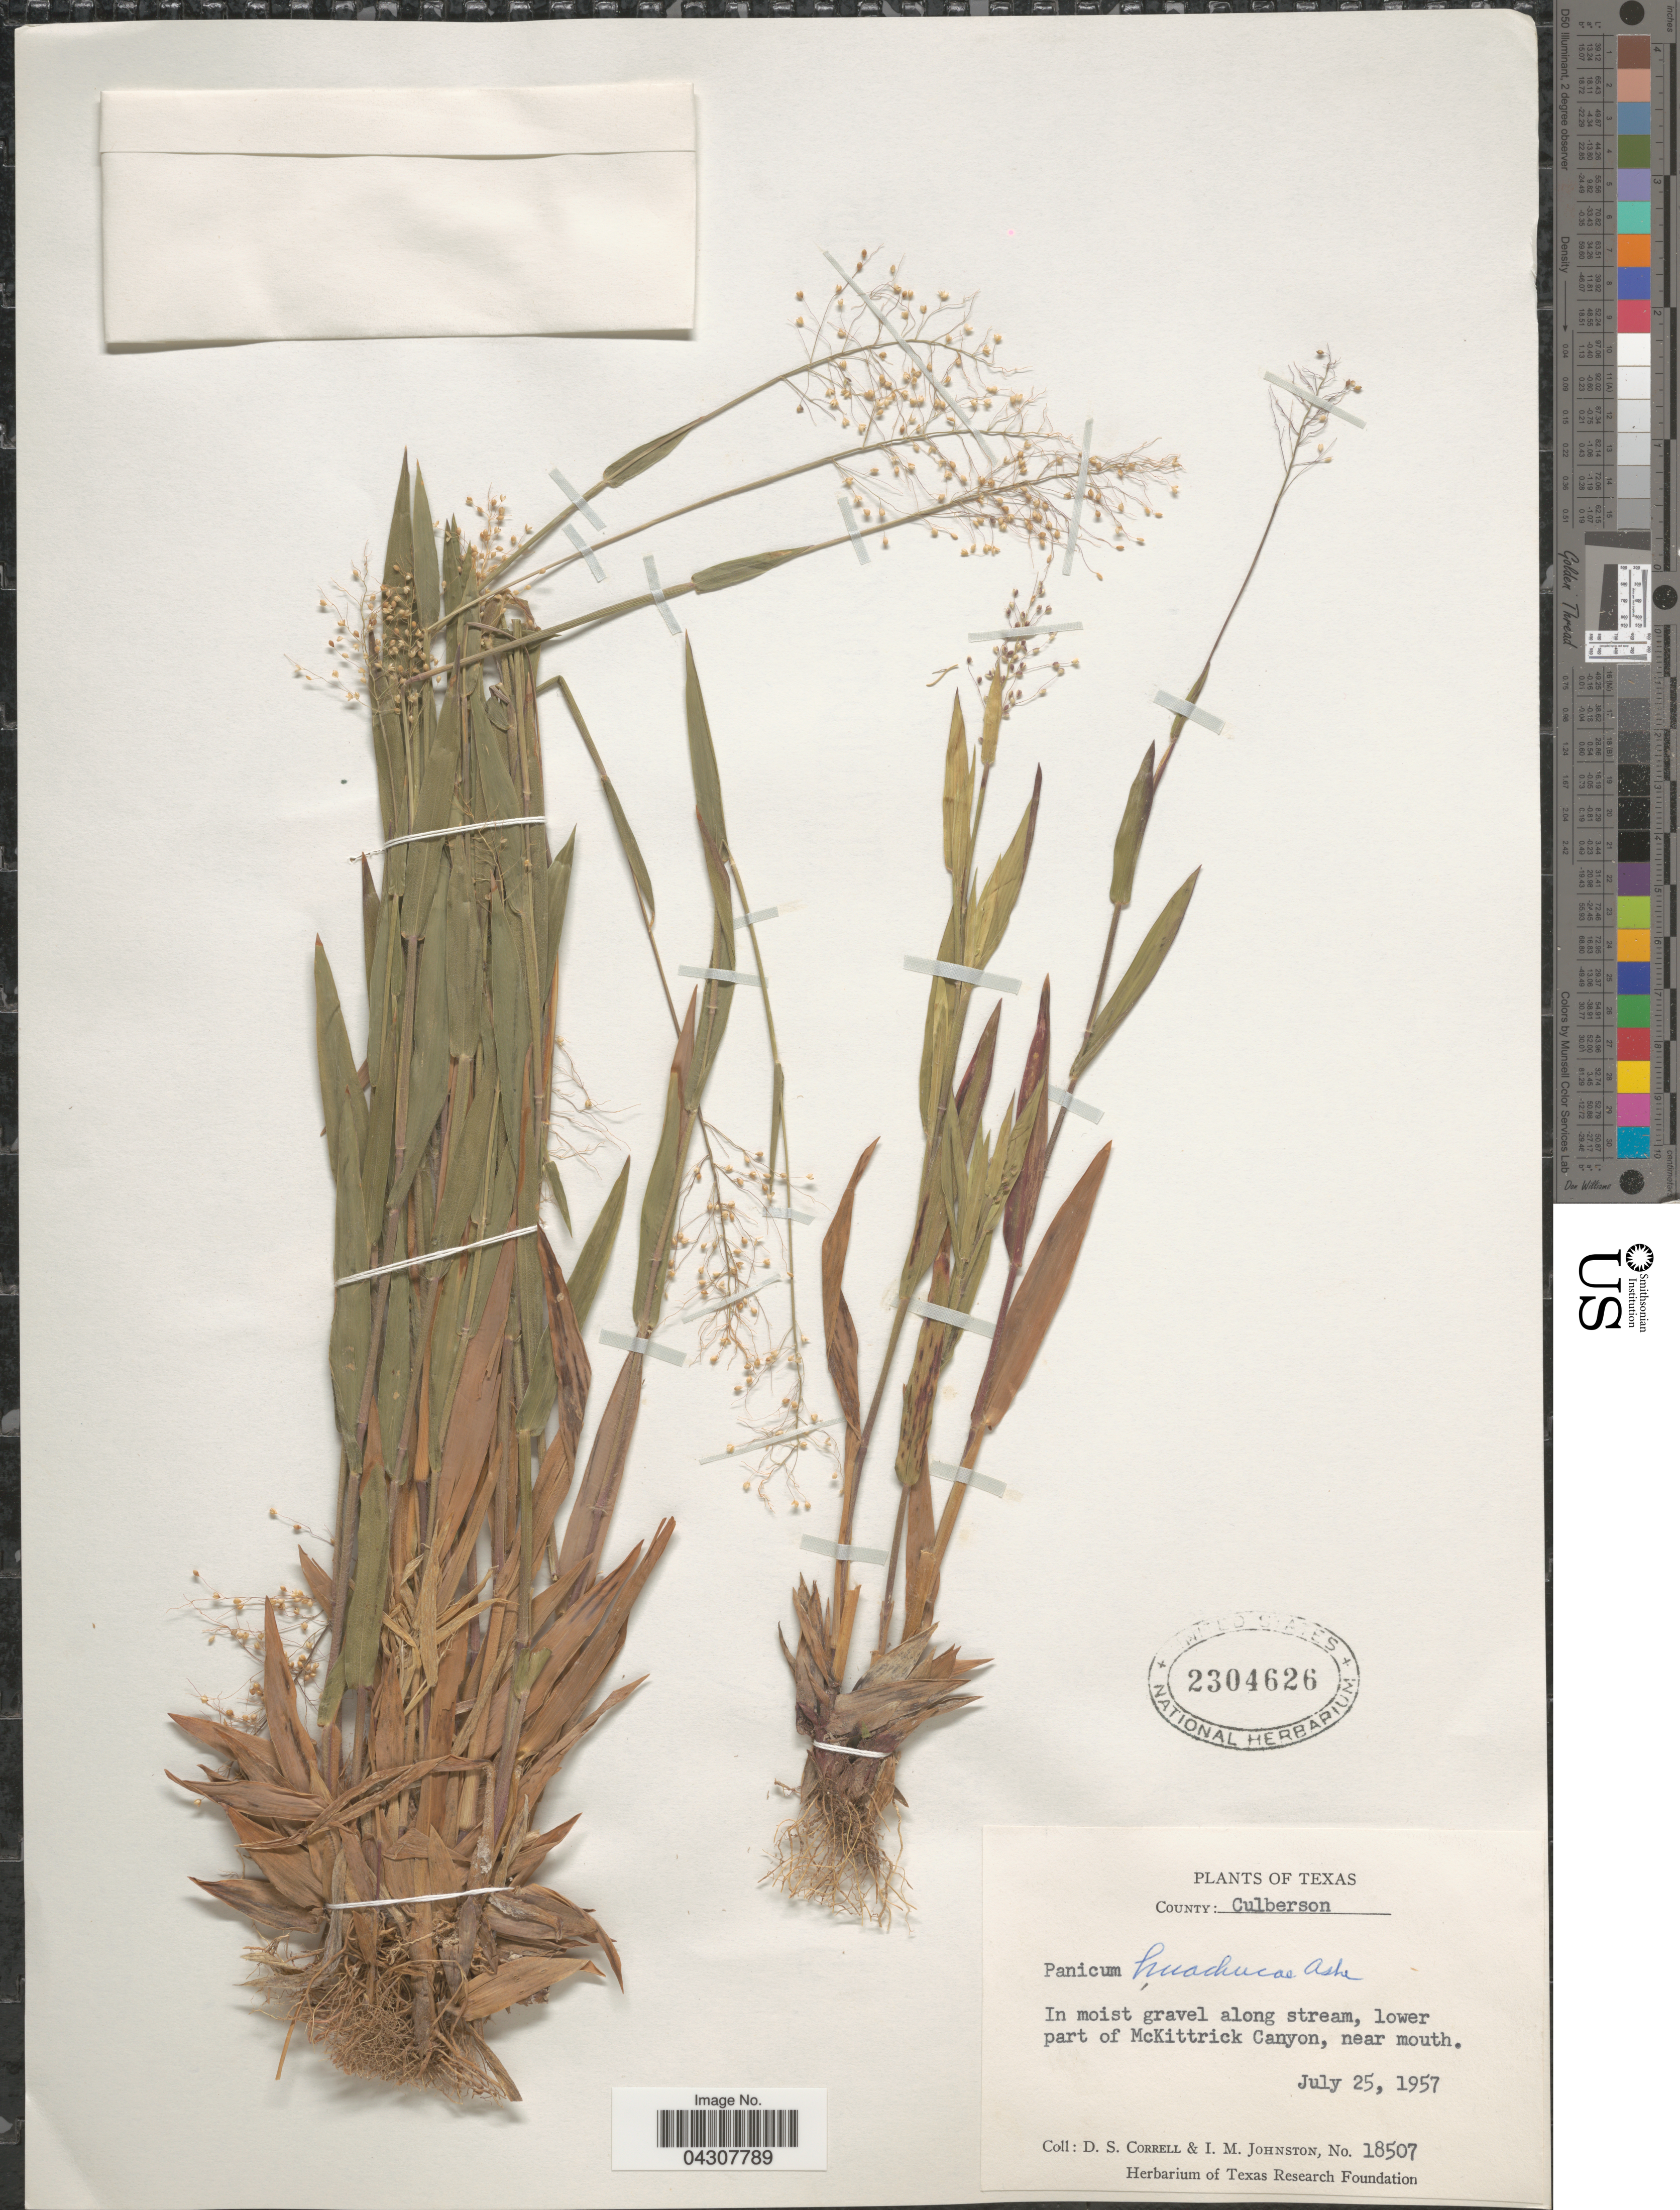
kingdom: Plantae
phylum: Tracheophyta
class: Liliopsida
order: Poales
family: Poaceae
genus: Dichanthelium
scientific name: Dichanthelium acuminatum var. acuminatum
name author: (Sw.) Gould & C.A. Clark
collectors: D. S. Correll & I.M. Johnston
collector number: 18507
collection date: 1957-07-25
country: United States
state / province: Texas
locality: County: Culberson. In moist gravel along stream, lower part of McKittrick Canyon, near mouth.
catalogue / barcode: US 2304626